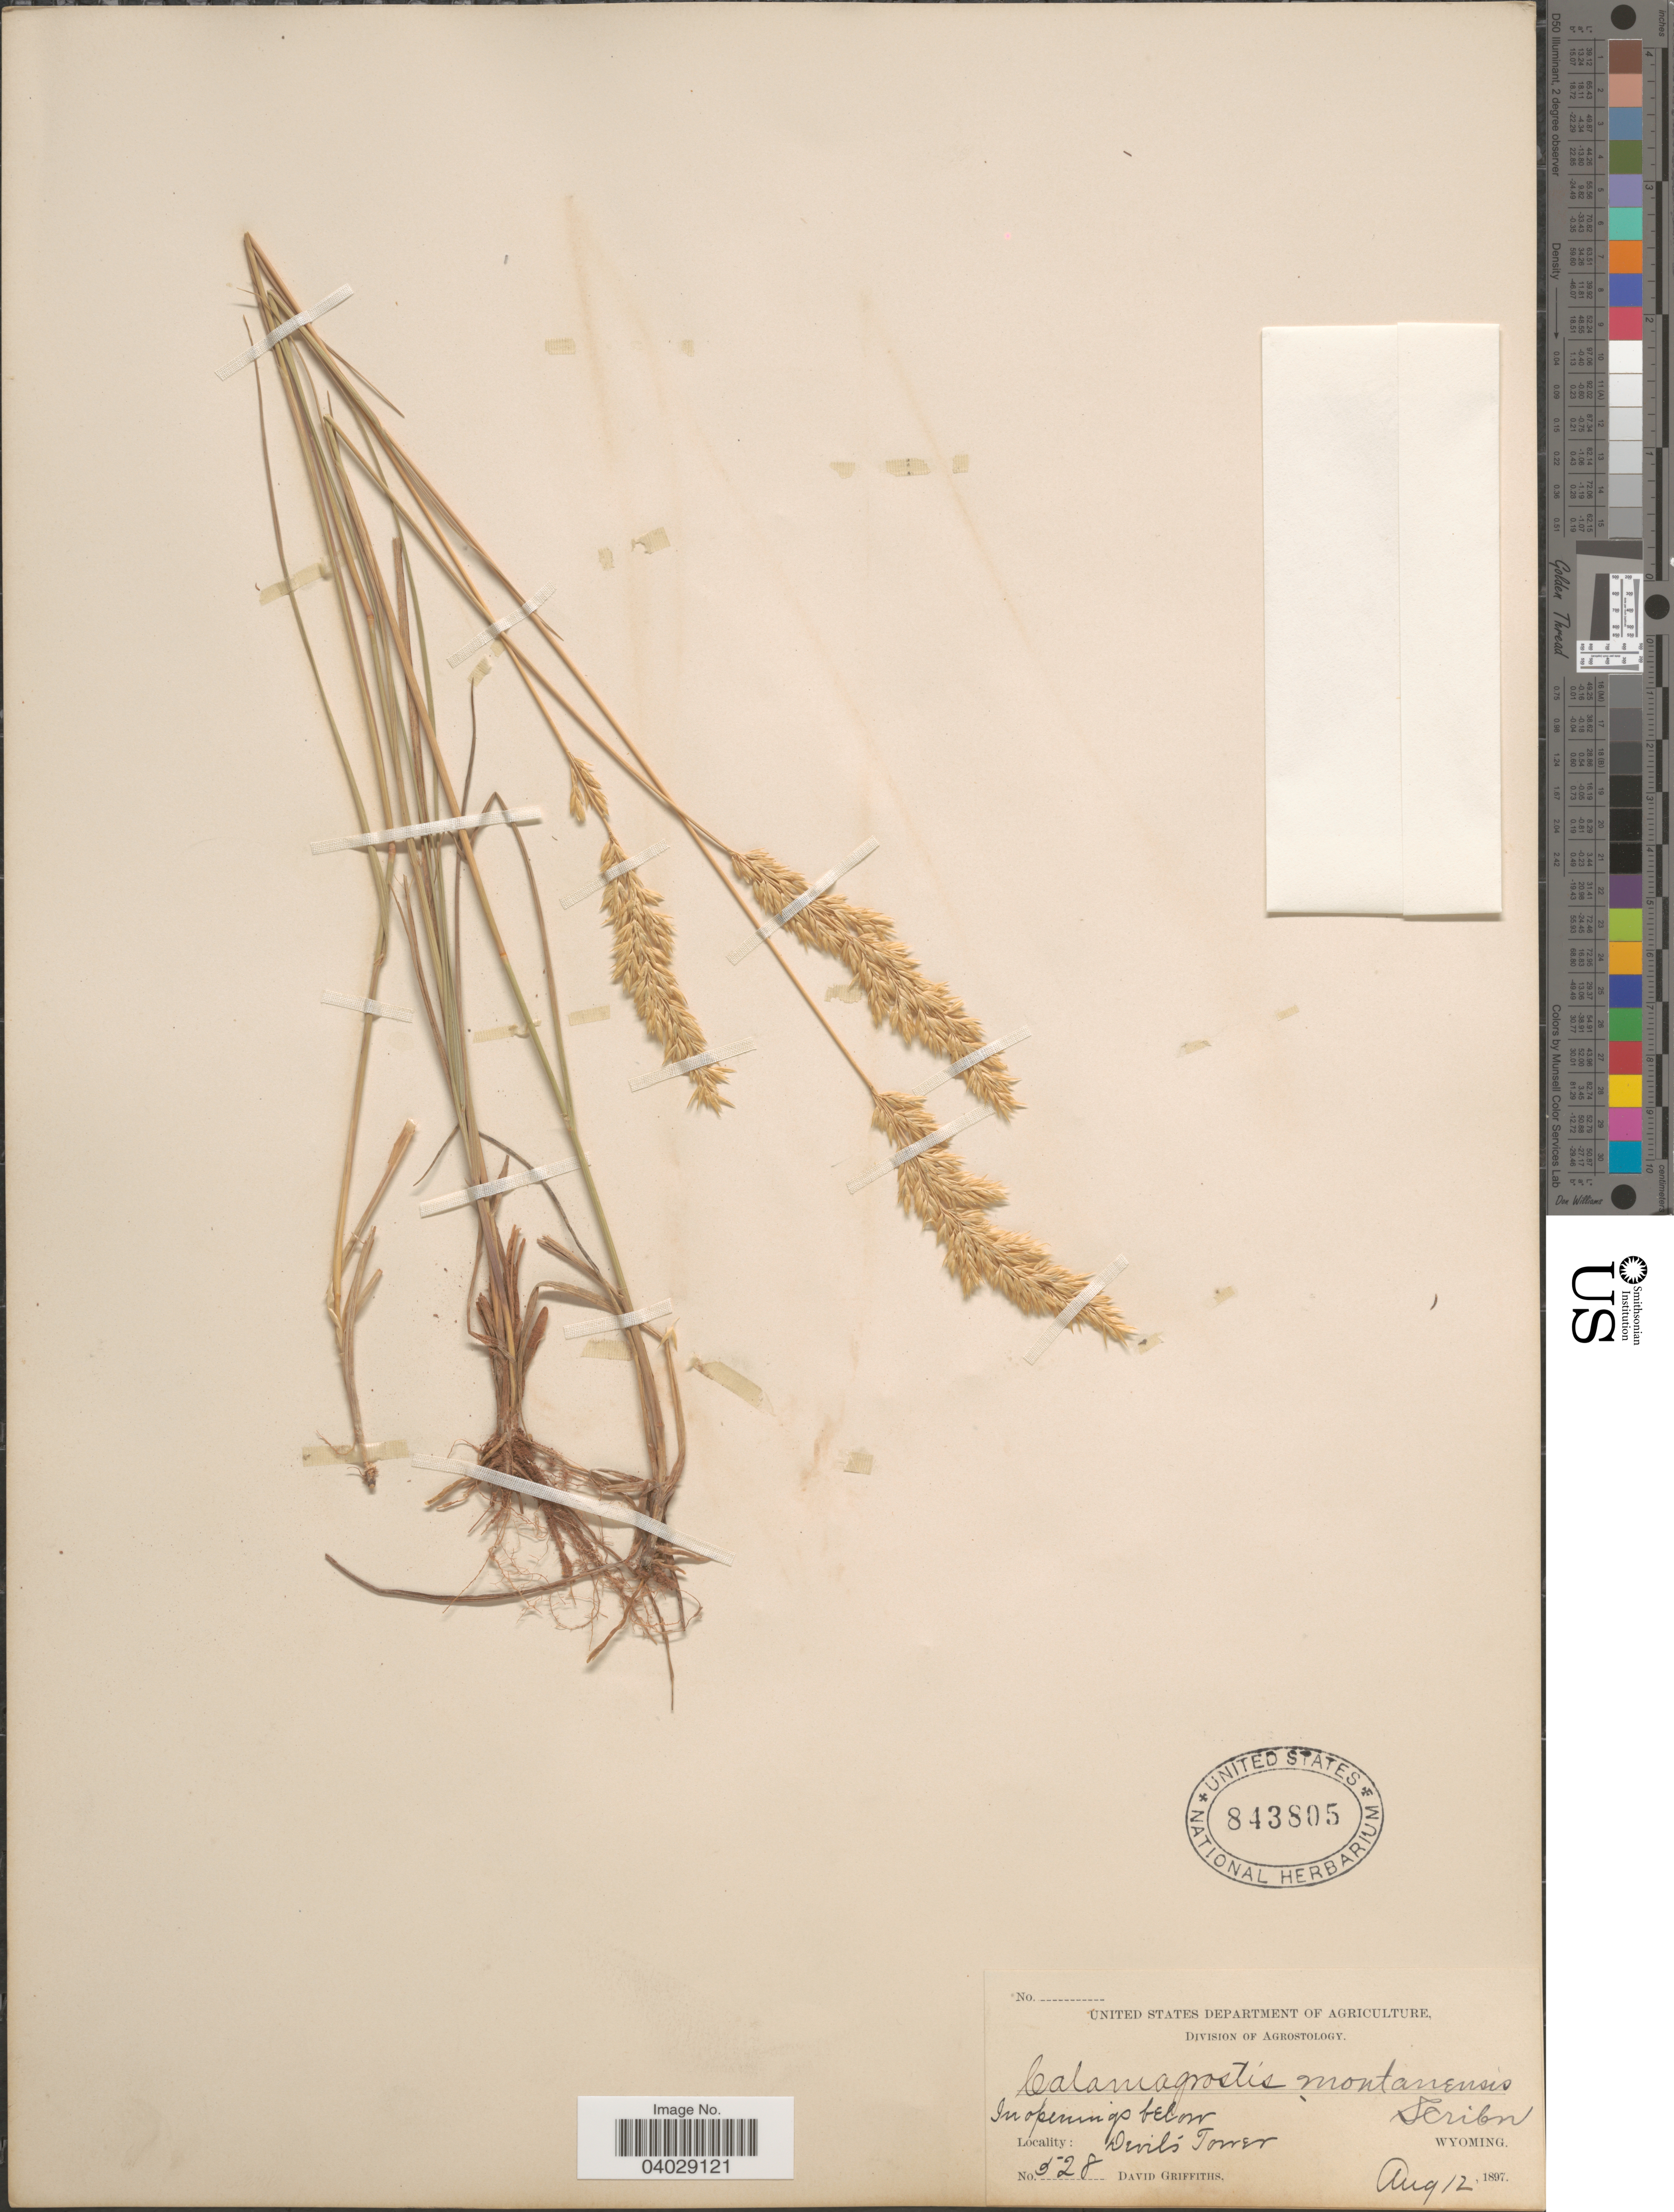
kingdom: Plantae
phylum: Tracheophyta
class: Liliopsida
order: Poales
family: Poaceae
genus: Calamagrostis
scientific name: Calamagrostis montanensis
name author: Scribn. ex Vasey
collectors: D. Griffiths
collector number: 528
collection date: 1897-08-12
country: United States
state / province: Wyoming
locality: In openings below Devil's Tower.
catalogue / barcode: US 843805